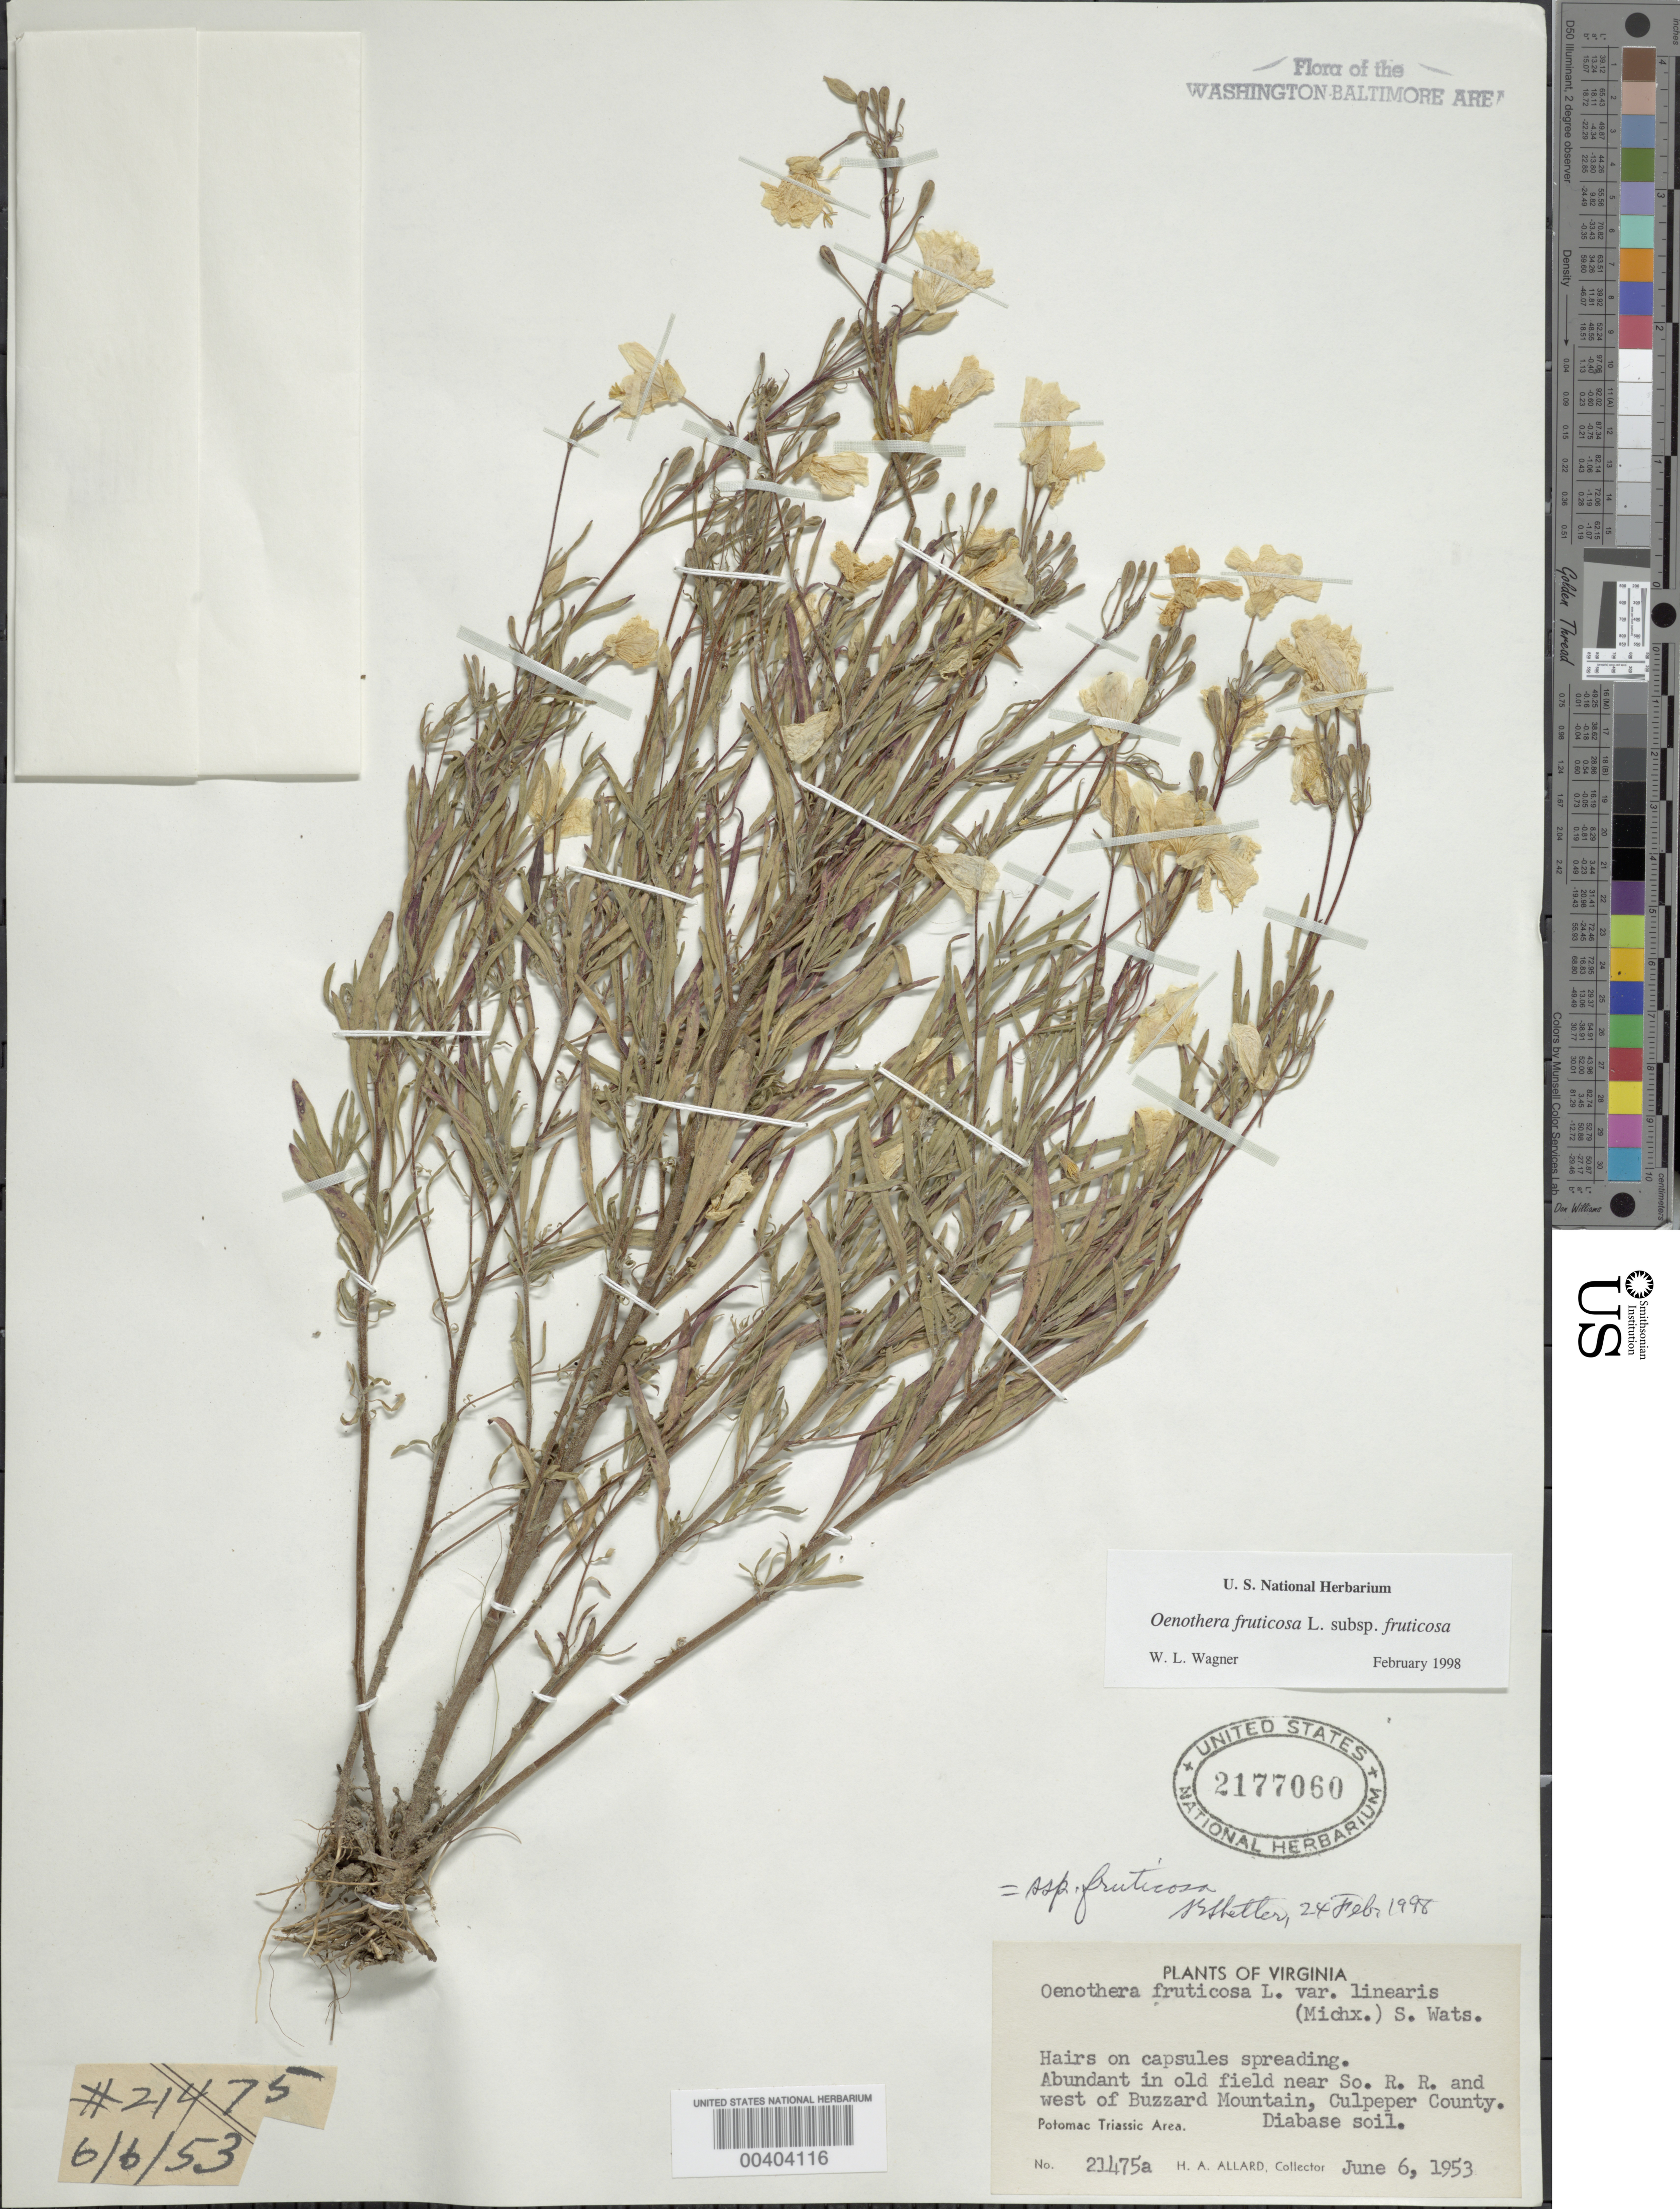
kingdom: Plantae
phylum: Tracheophyta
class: Magnoliopsida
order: Myrtales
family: Onagraceae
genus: Oenothera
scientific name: Oenothera fruticosa subsp. fruticosa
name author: L.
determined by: Wagner, W. L., (BOT), Smithsonian Institution - National Museum of Natural History (UNITED STATES)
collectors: H. A. Allard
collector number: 21475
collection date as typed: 06 Jun 1953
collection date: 1953-06-06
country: United States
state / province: Virginia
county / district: Culpeper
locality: Near S R.R. and W of Buzzard Mountain, Potomac Triassic area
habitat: Old field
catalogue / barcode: US 2177060